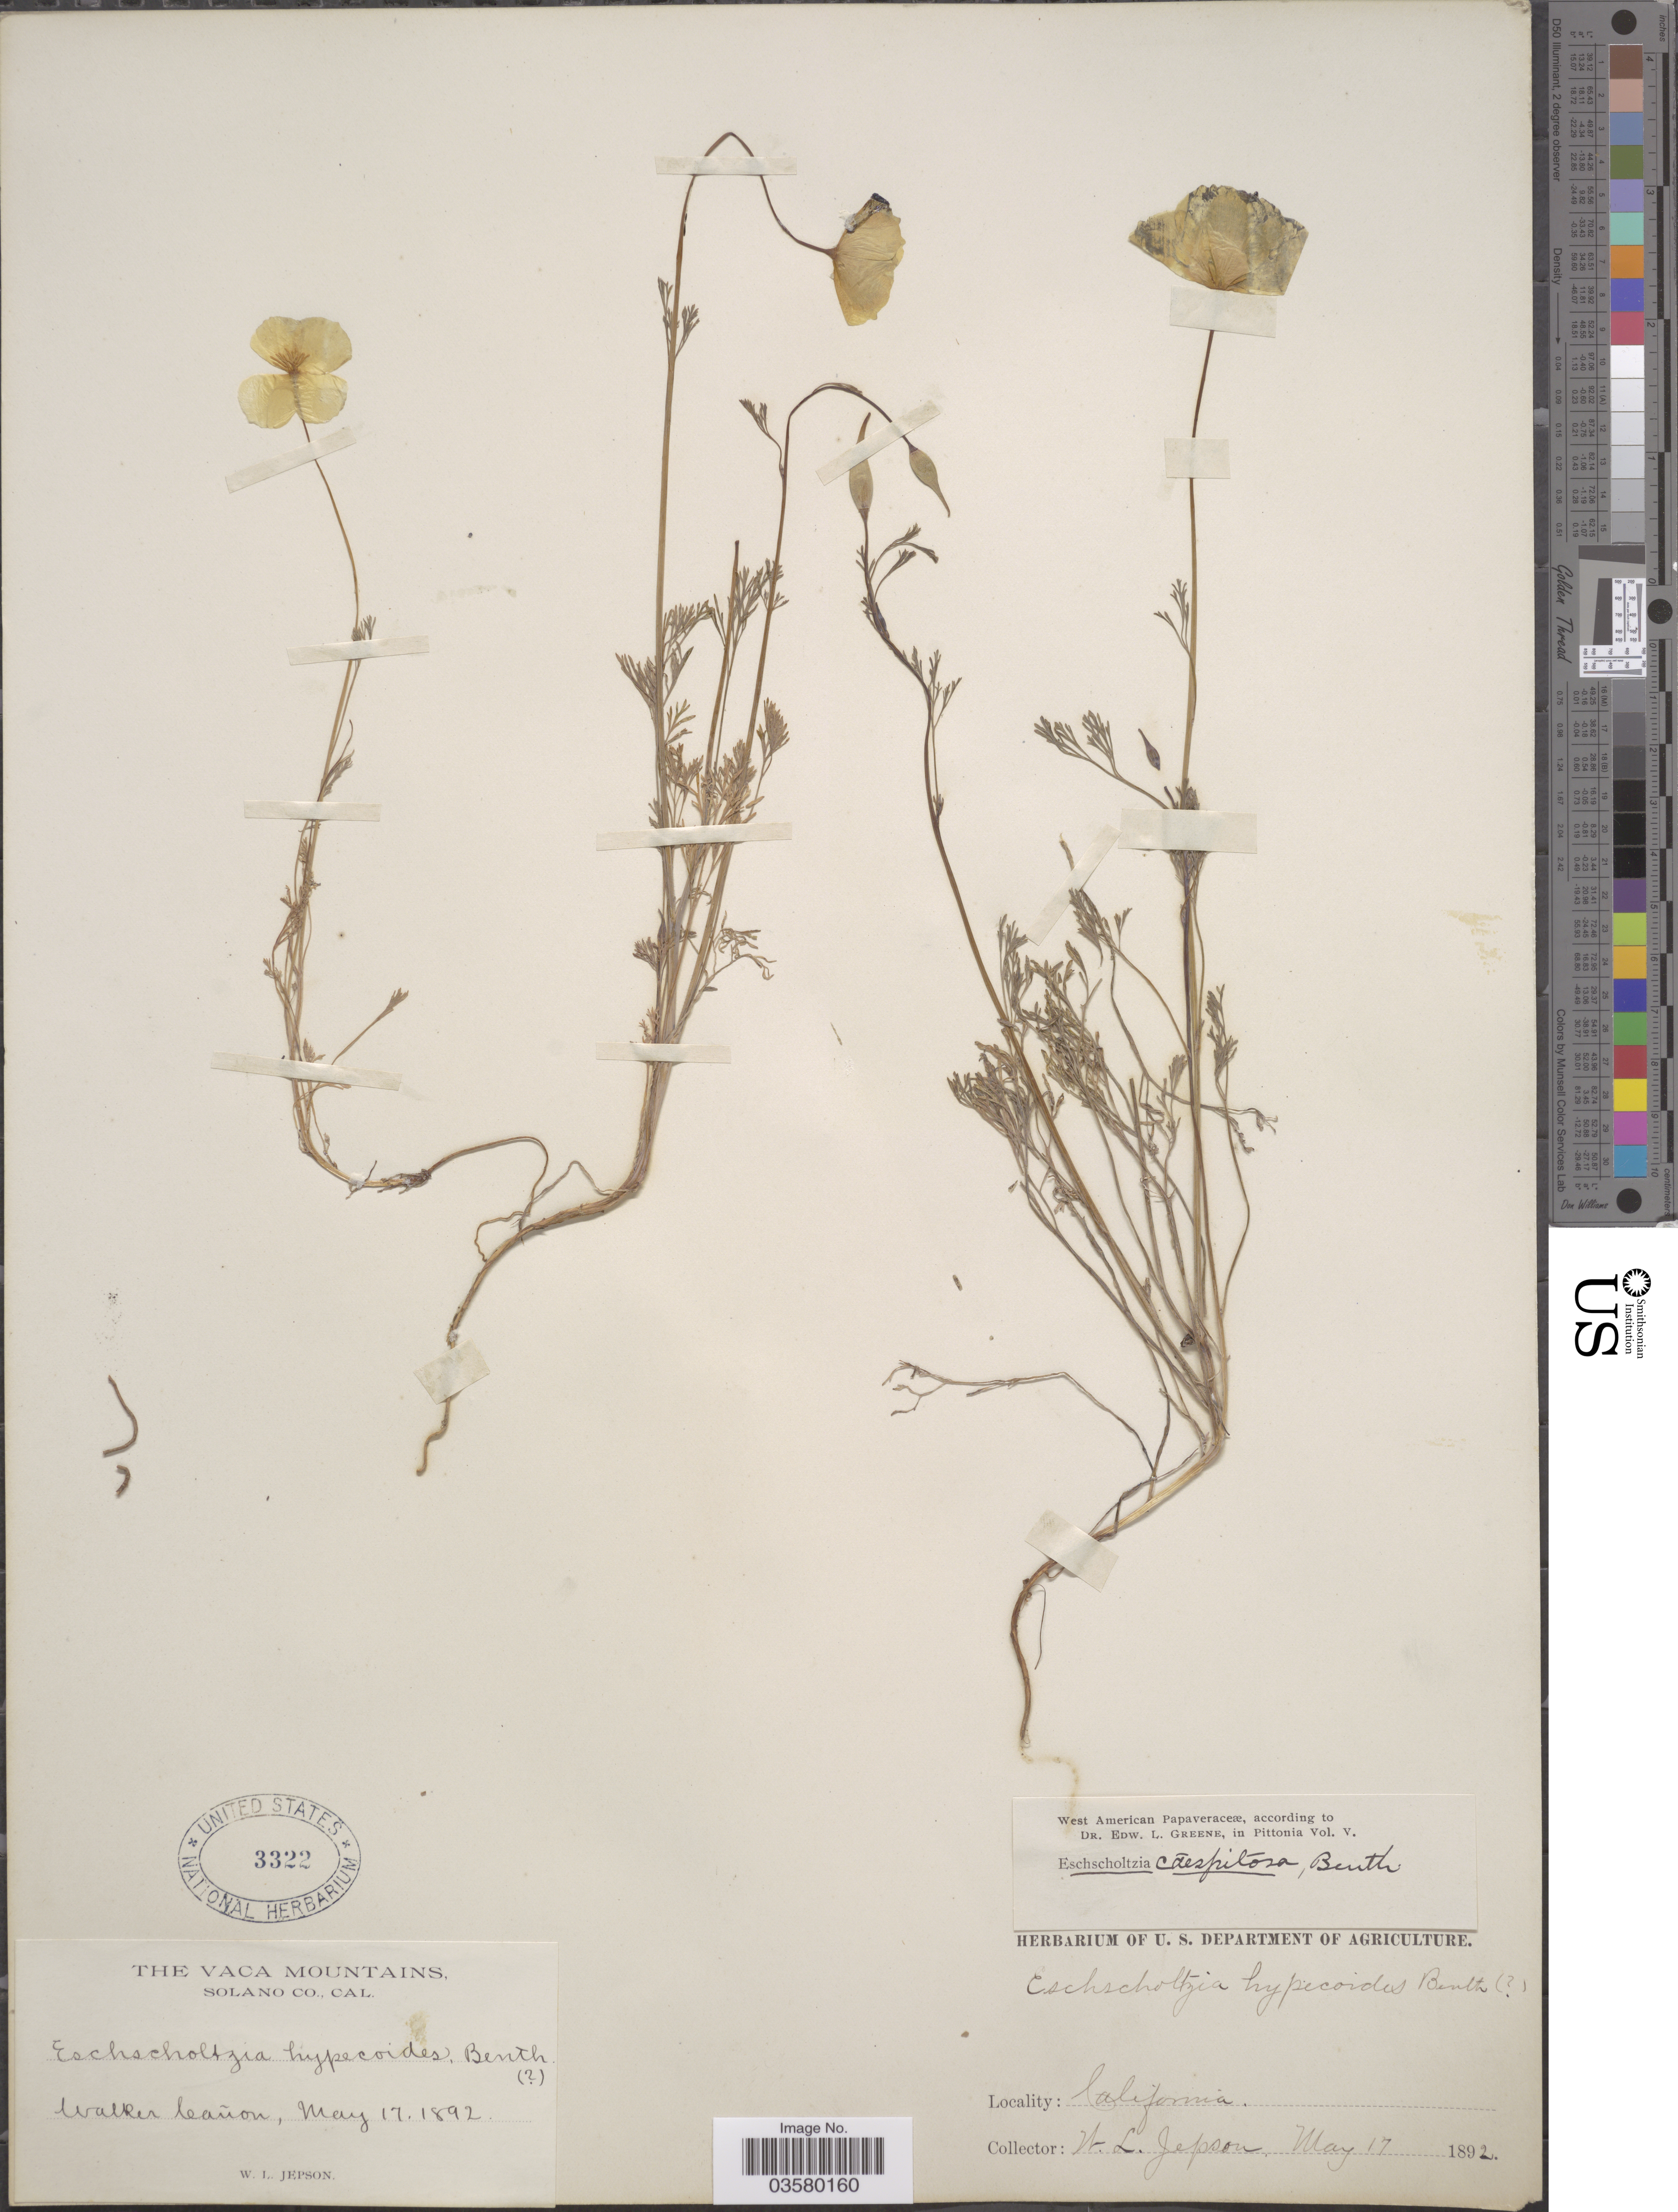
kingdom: Plantae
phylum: Tracheophyta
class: Magnoliopsida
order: Ranunculales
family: Papaveraceae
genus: Eschscholzia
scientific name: Eschscholzia caespitosa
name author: Benth.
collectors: W. L. Jepson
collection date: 1892-05-17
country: United States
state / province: California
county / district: Solano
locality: The Vaca Mountains. Solano Co. Walker Cañon.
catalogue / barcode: US 3322